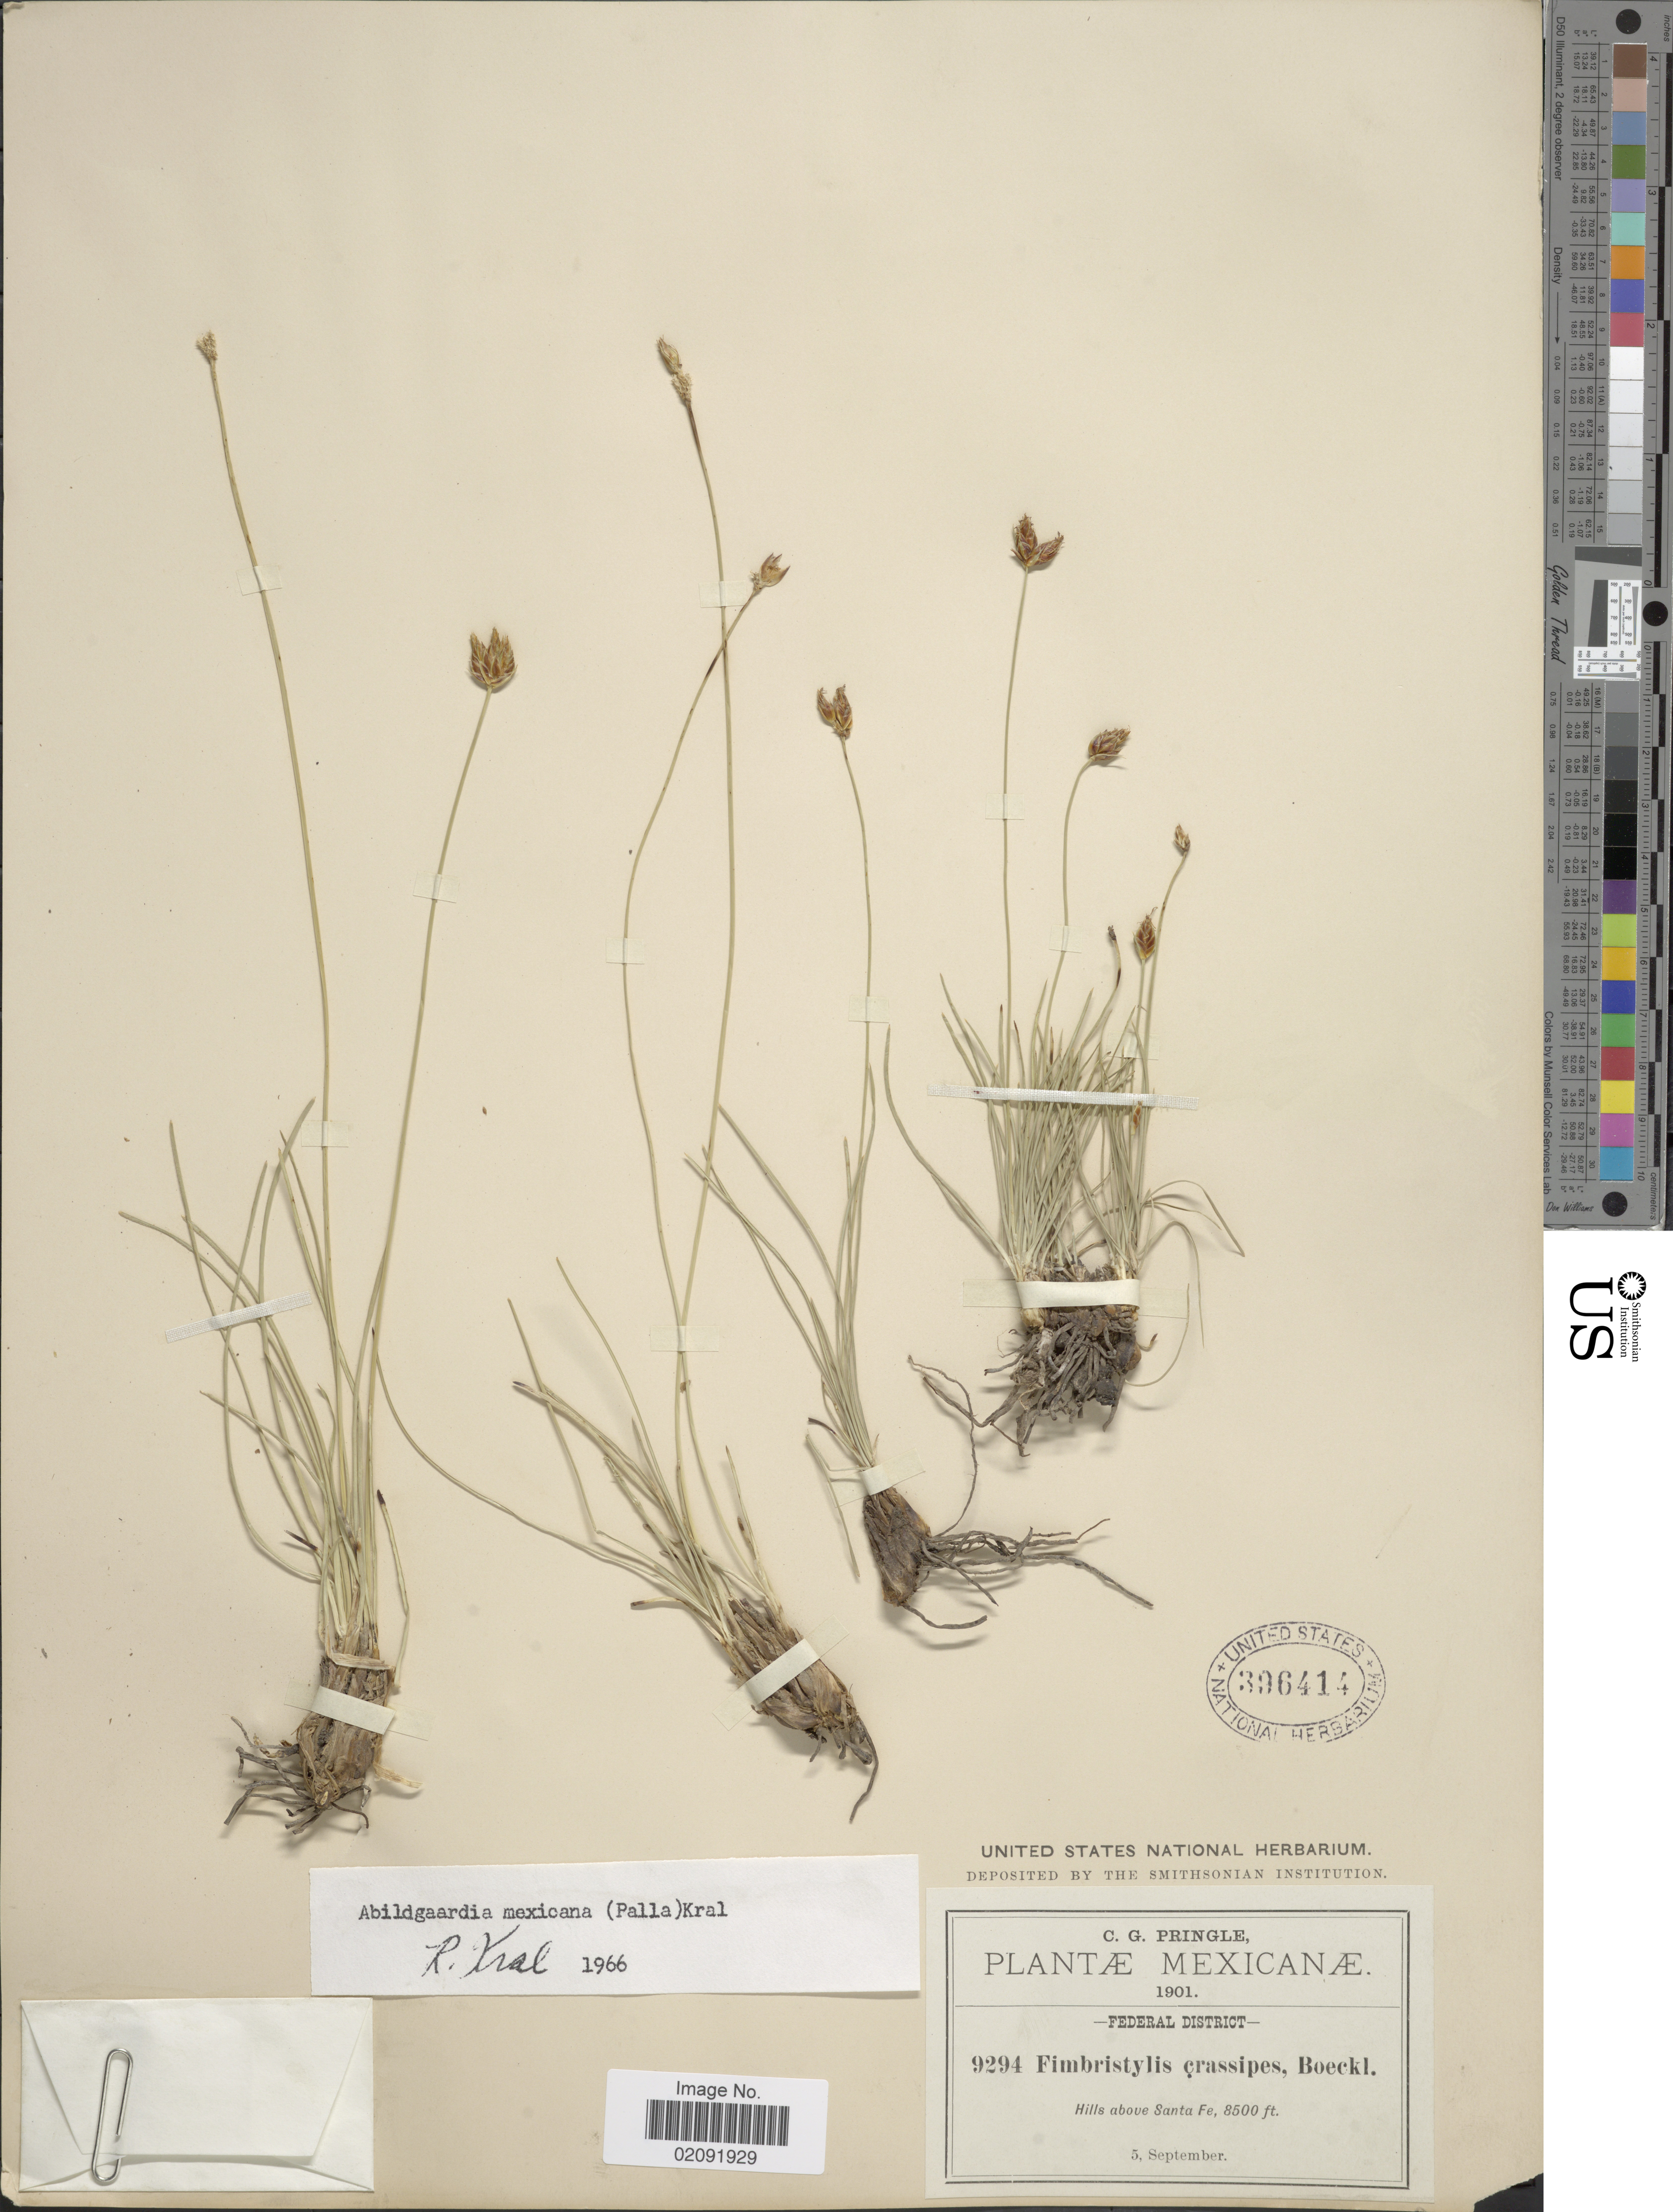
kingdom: Plantae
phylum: Tracheophyta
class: Liliopsida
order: Poales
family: Cyperaceae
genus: Abildgaardia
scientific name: Abildgaardia mexicana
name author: (Palla) Kral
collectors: C. G. Pringle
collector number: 9294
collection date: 1901-09-05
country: Mexico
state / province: Distrito Federal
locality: Hills above Santa Fe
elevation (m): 2591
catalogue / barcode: US 396414